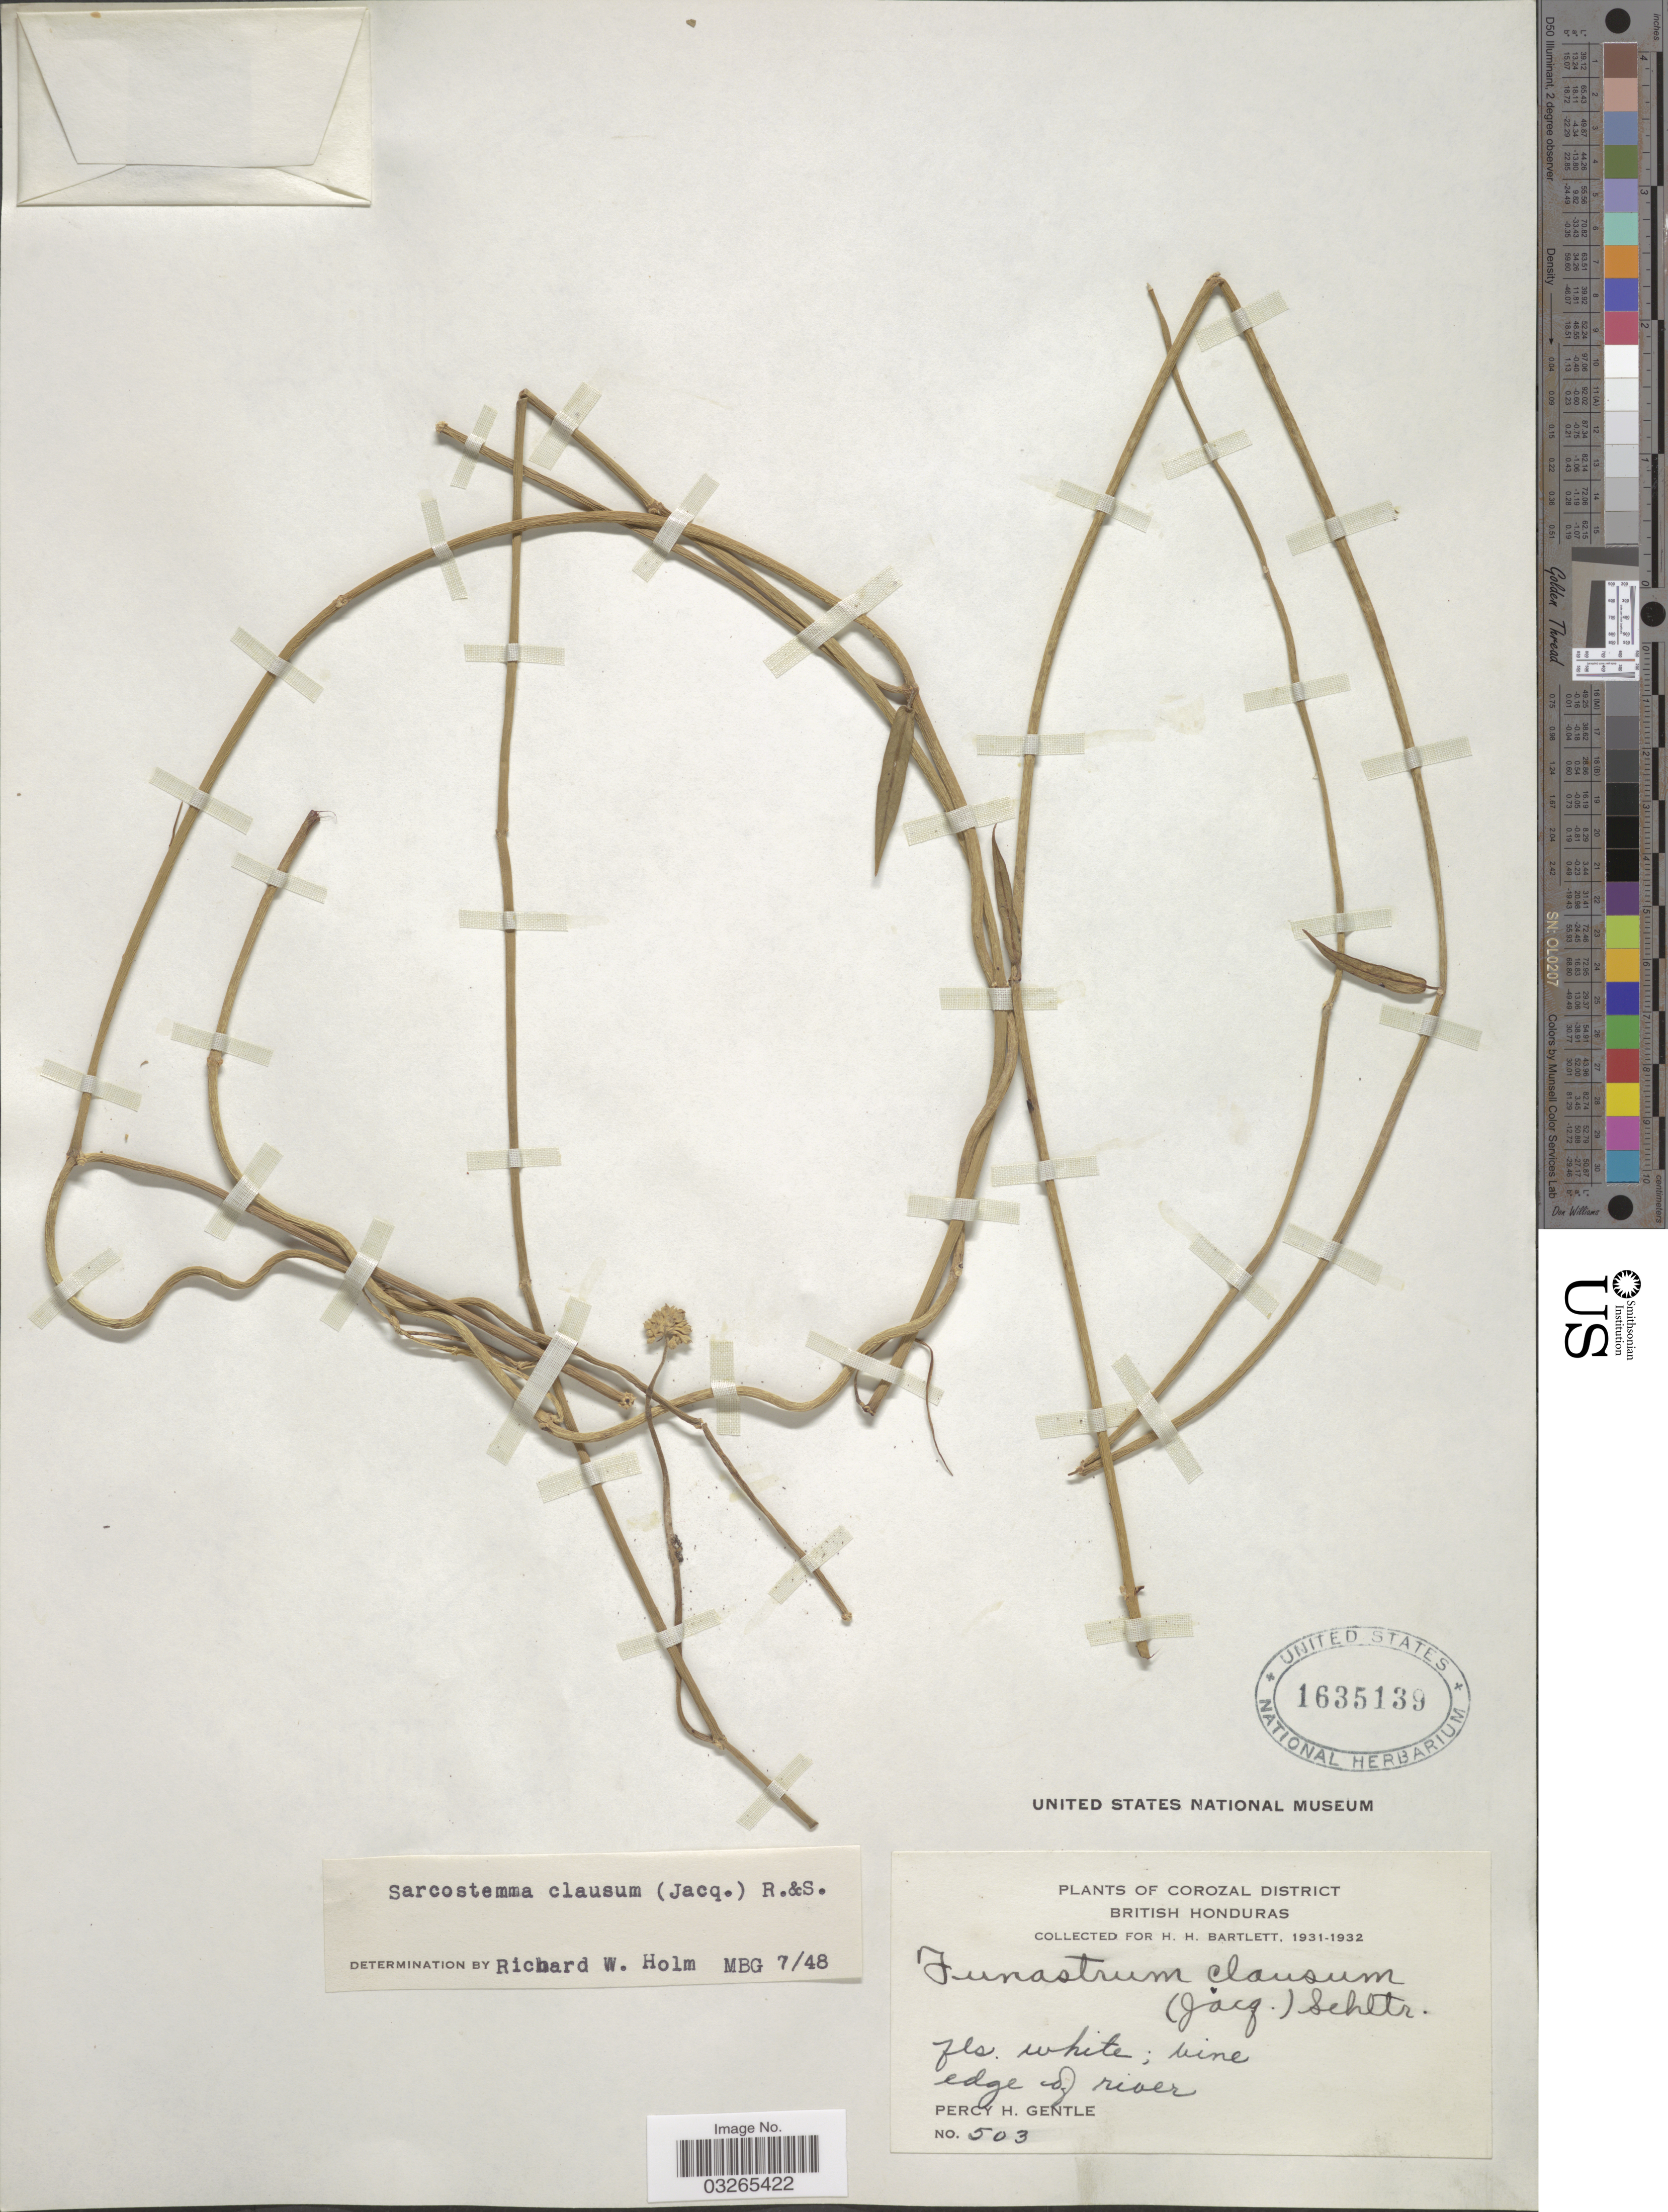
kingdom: Plantae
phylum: Tracheophyta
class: Magnoliopsida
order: Gentianales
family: Apocynaceae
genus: Sarcostemma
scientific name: Sarcostemma clausum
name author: (Jacq.) Schult.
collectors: P. H. Gentle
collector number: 503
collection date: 1931/1932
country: Belize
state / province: Corozal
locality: Corozal District. British Honduras. Edge of river.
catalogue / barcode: US 1635139